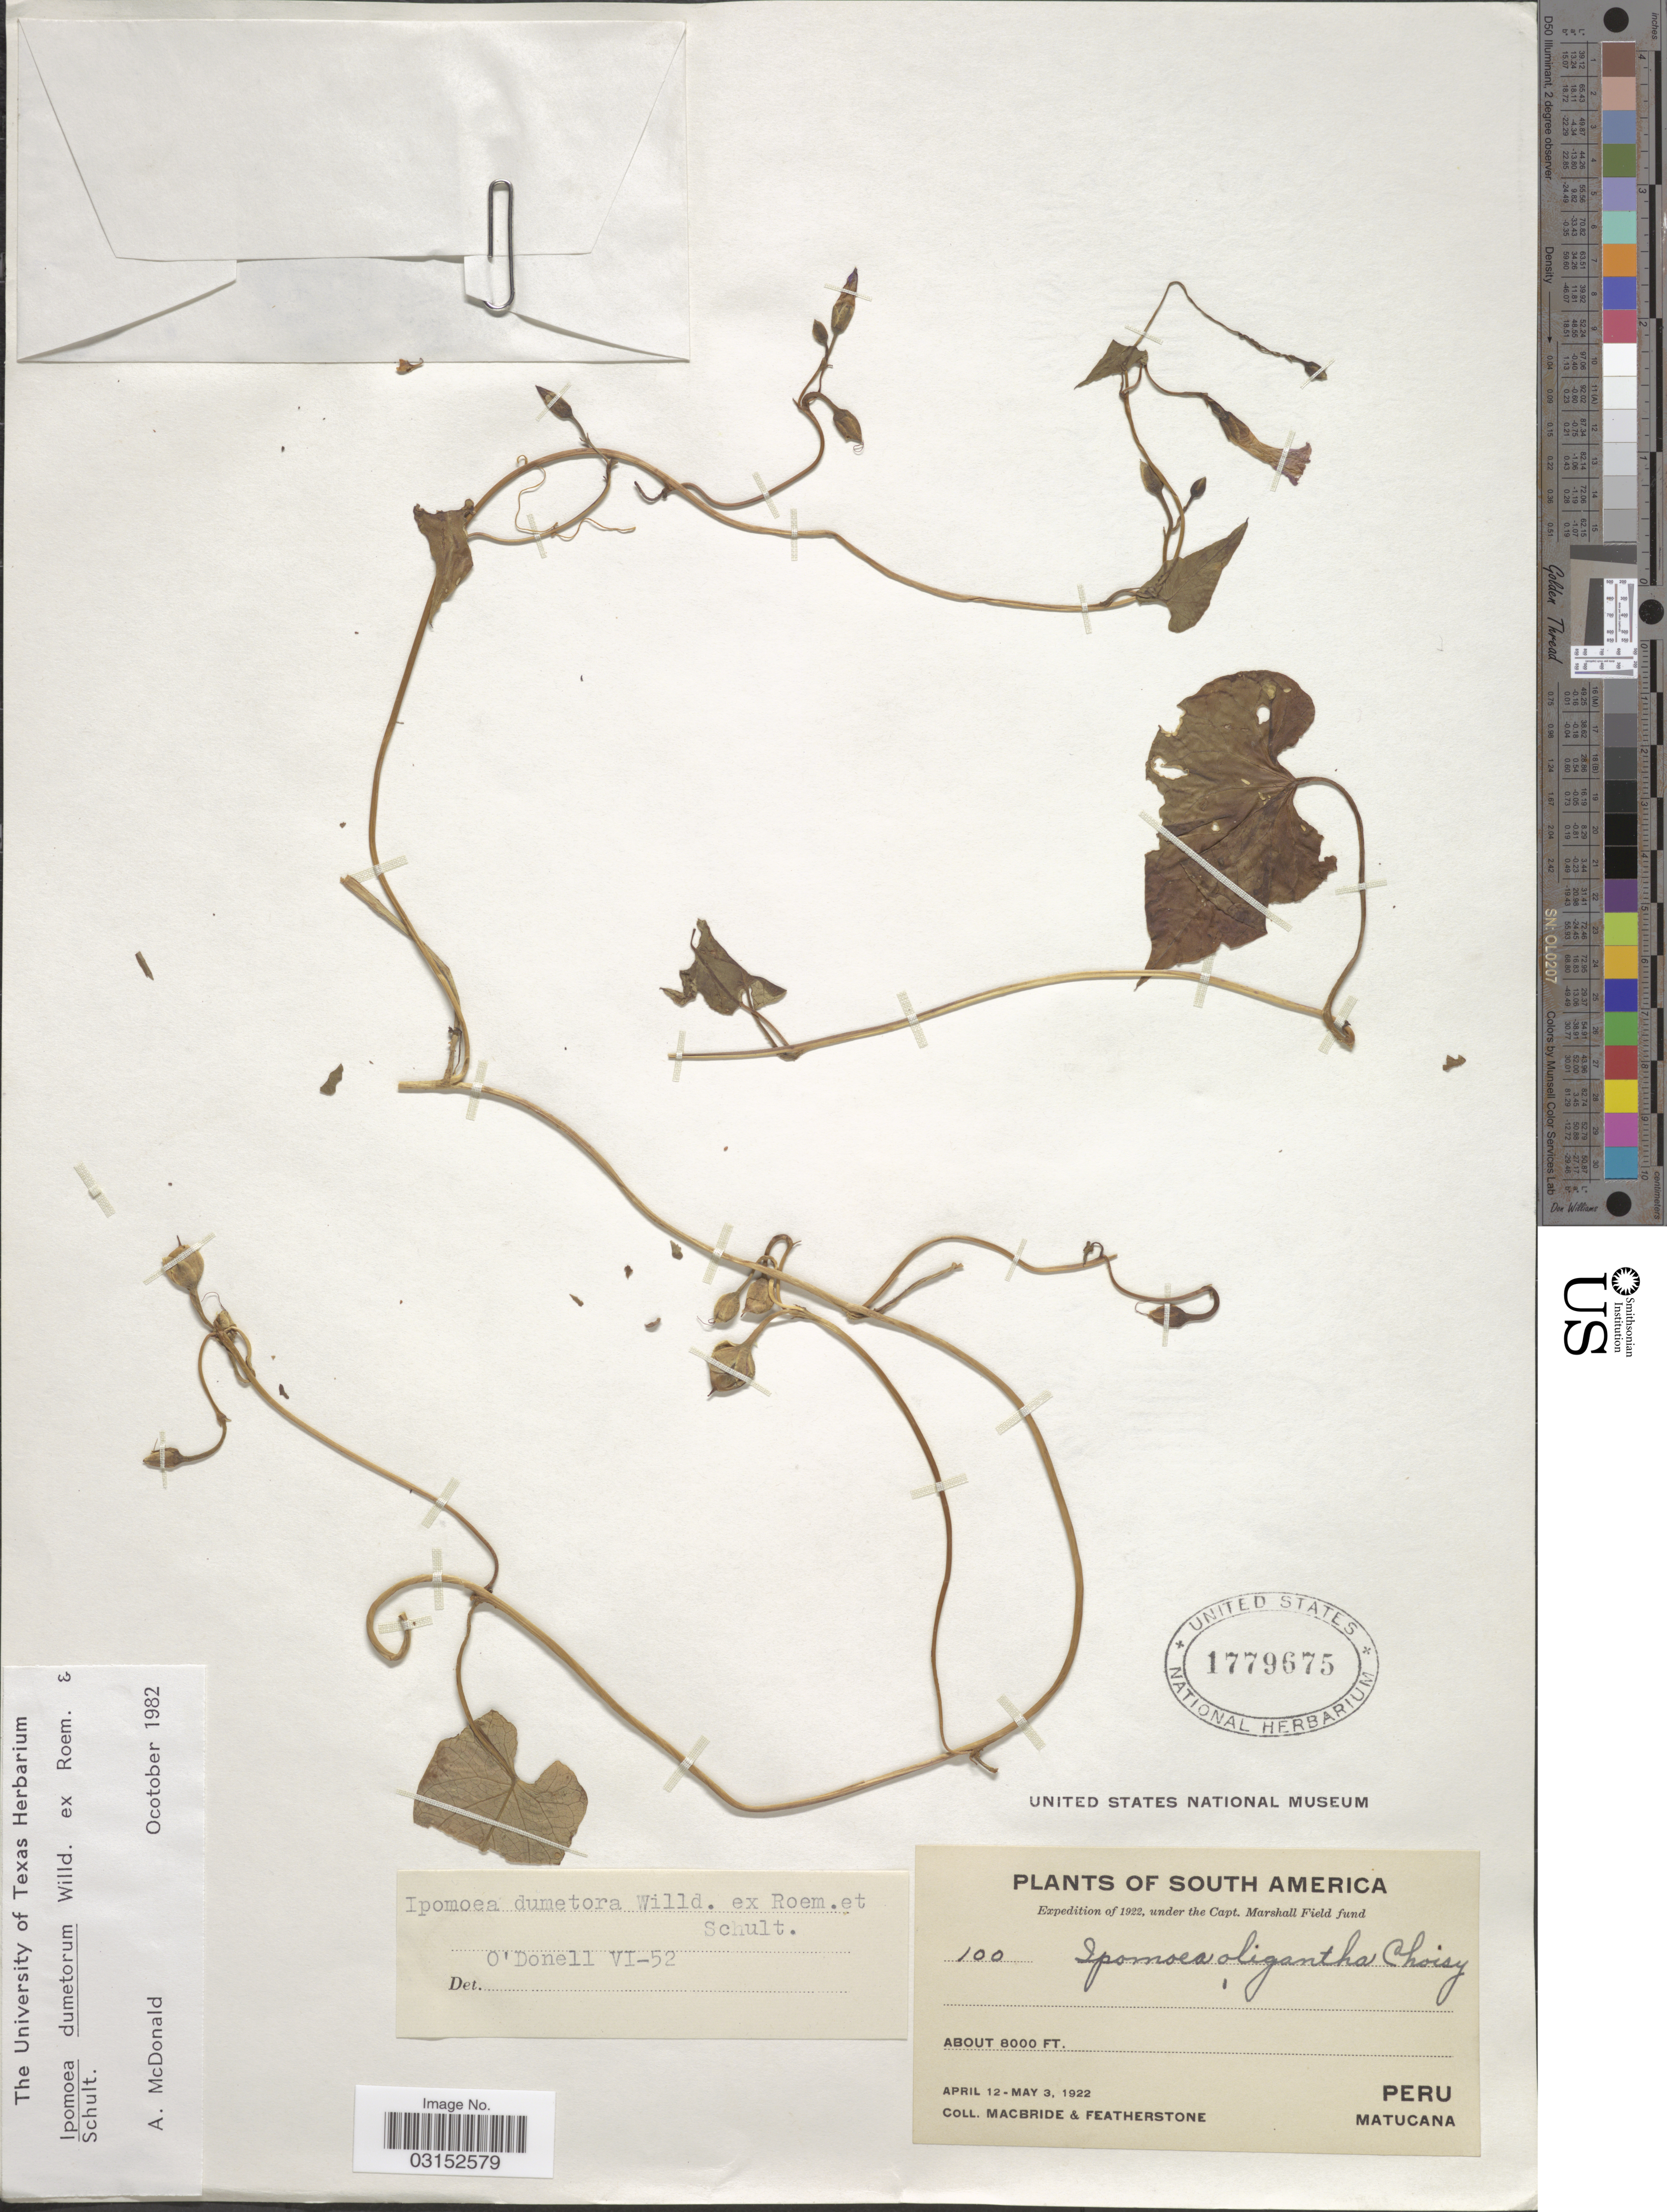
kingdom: Plantae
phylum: Tracheophyta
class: Magnoliopsida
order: Solanales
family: Convolvulaceae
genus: Ipomoea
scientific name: Ipomoea dumetorum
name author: Willd.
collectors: Macbride, -- & -. Featherstone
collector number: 100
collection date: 1922-04-12/1922-05-03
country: Peru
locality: Matucana.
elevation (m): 2438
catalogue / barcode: US 1779675